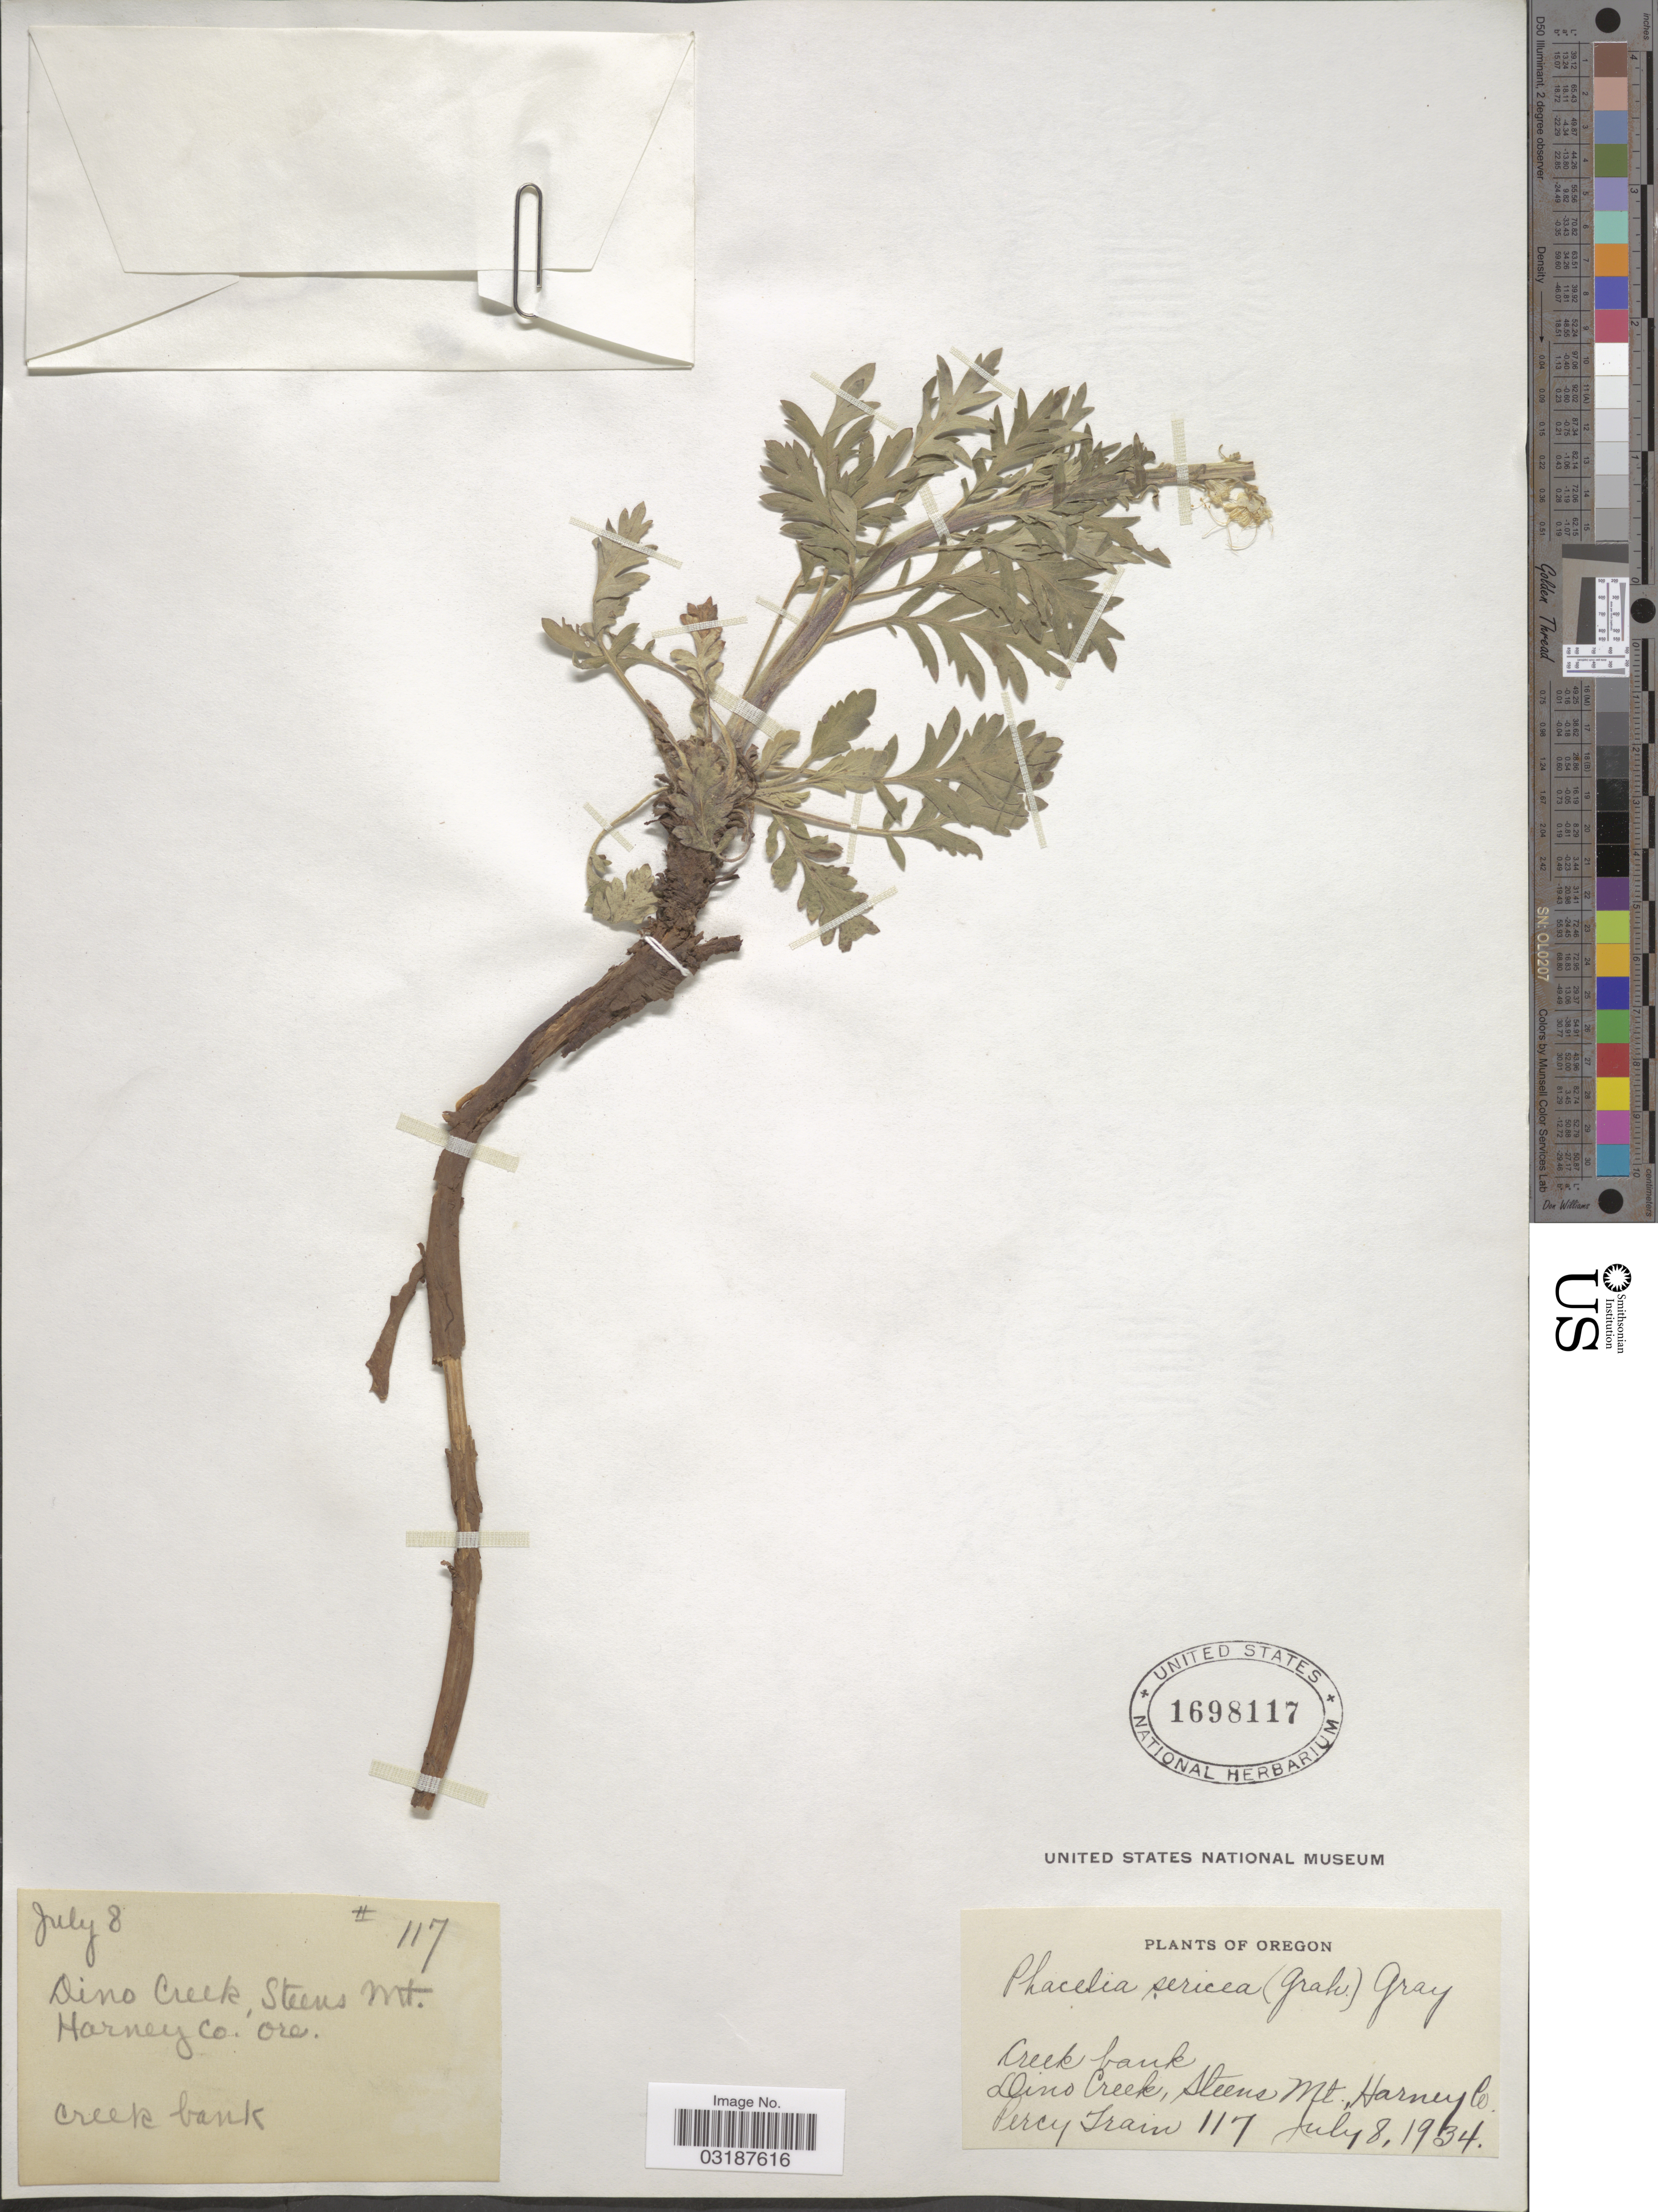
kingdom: Plantae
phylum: Tracheophyta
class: Magnoliopsida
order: Boraginales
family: Hydrophyllaceae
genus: Phacelia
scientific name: Phacelia sericea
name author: (Graham) A. Gray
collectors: P. Train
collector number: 117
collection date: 1934-07-08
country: United States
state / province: Oregon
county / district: Harney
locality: Creek bank. Dino Creek, Steens Mt., Harney Co.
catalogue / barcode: US 1698117